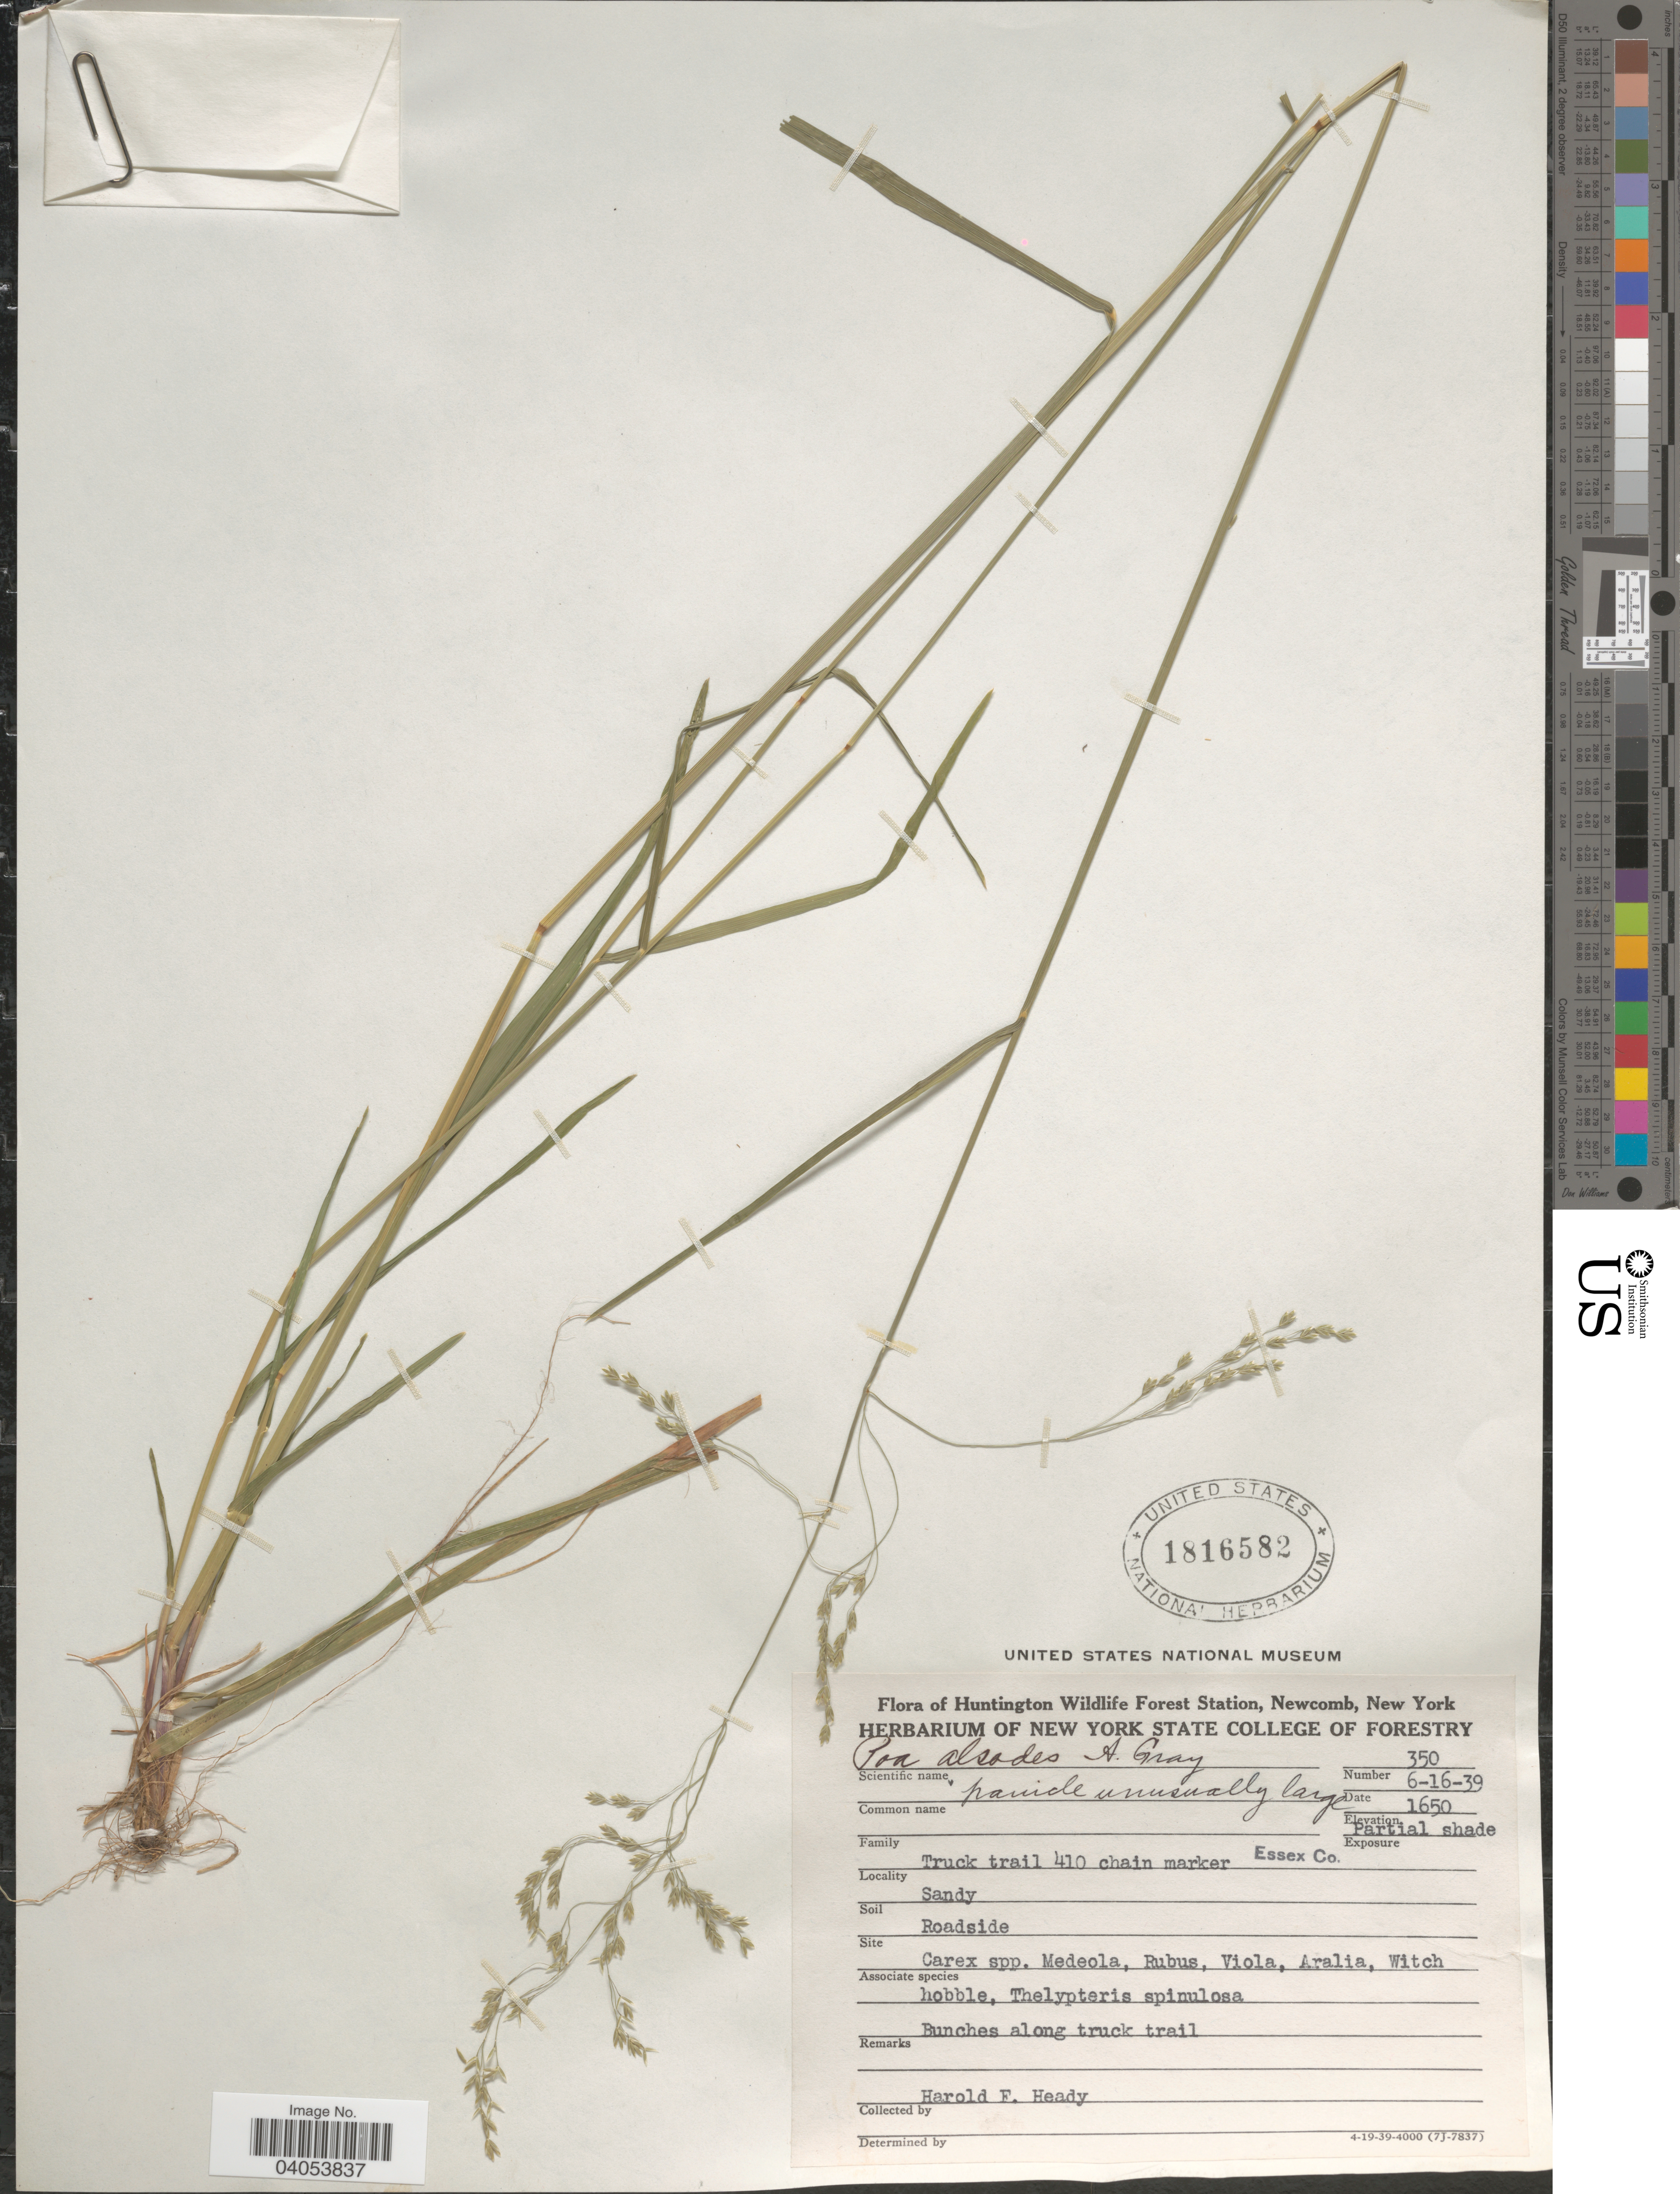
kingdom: Plantae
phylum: Tracheophyta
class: Liliopsida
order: Poales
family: Poaceae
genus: Poa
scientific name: Poa alsodes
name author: A. Gray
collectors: H. Heady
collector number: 350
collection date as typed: Transcribed d/m/y: 16/6/39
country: United States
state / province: New York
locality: Truck trail 410 chain marker. Essex Co.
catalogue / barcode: US 1816582